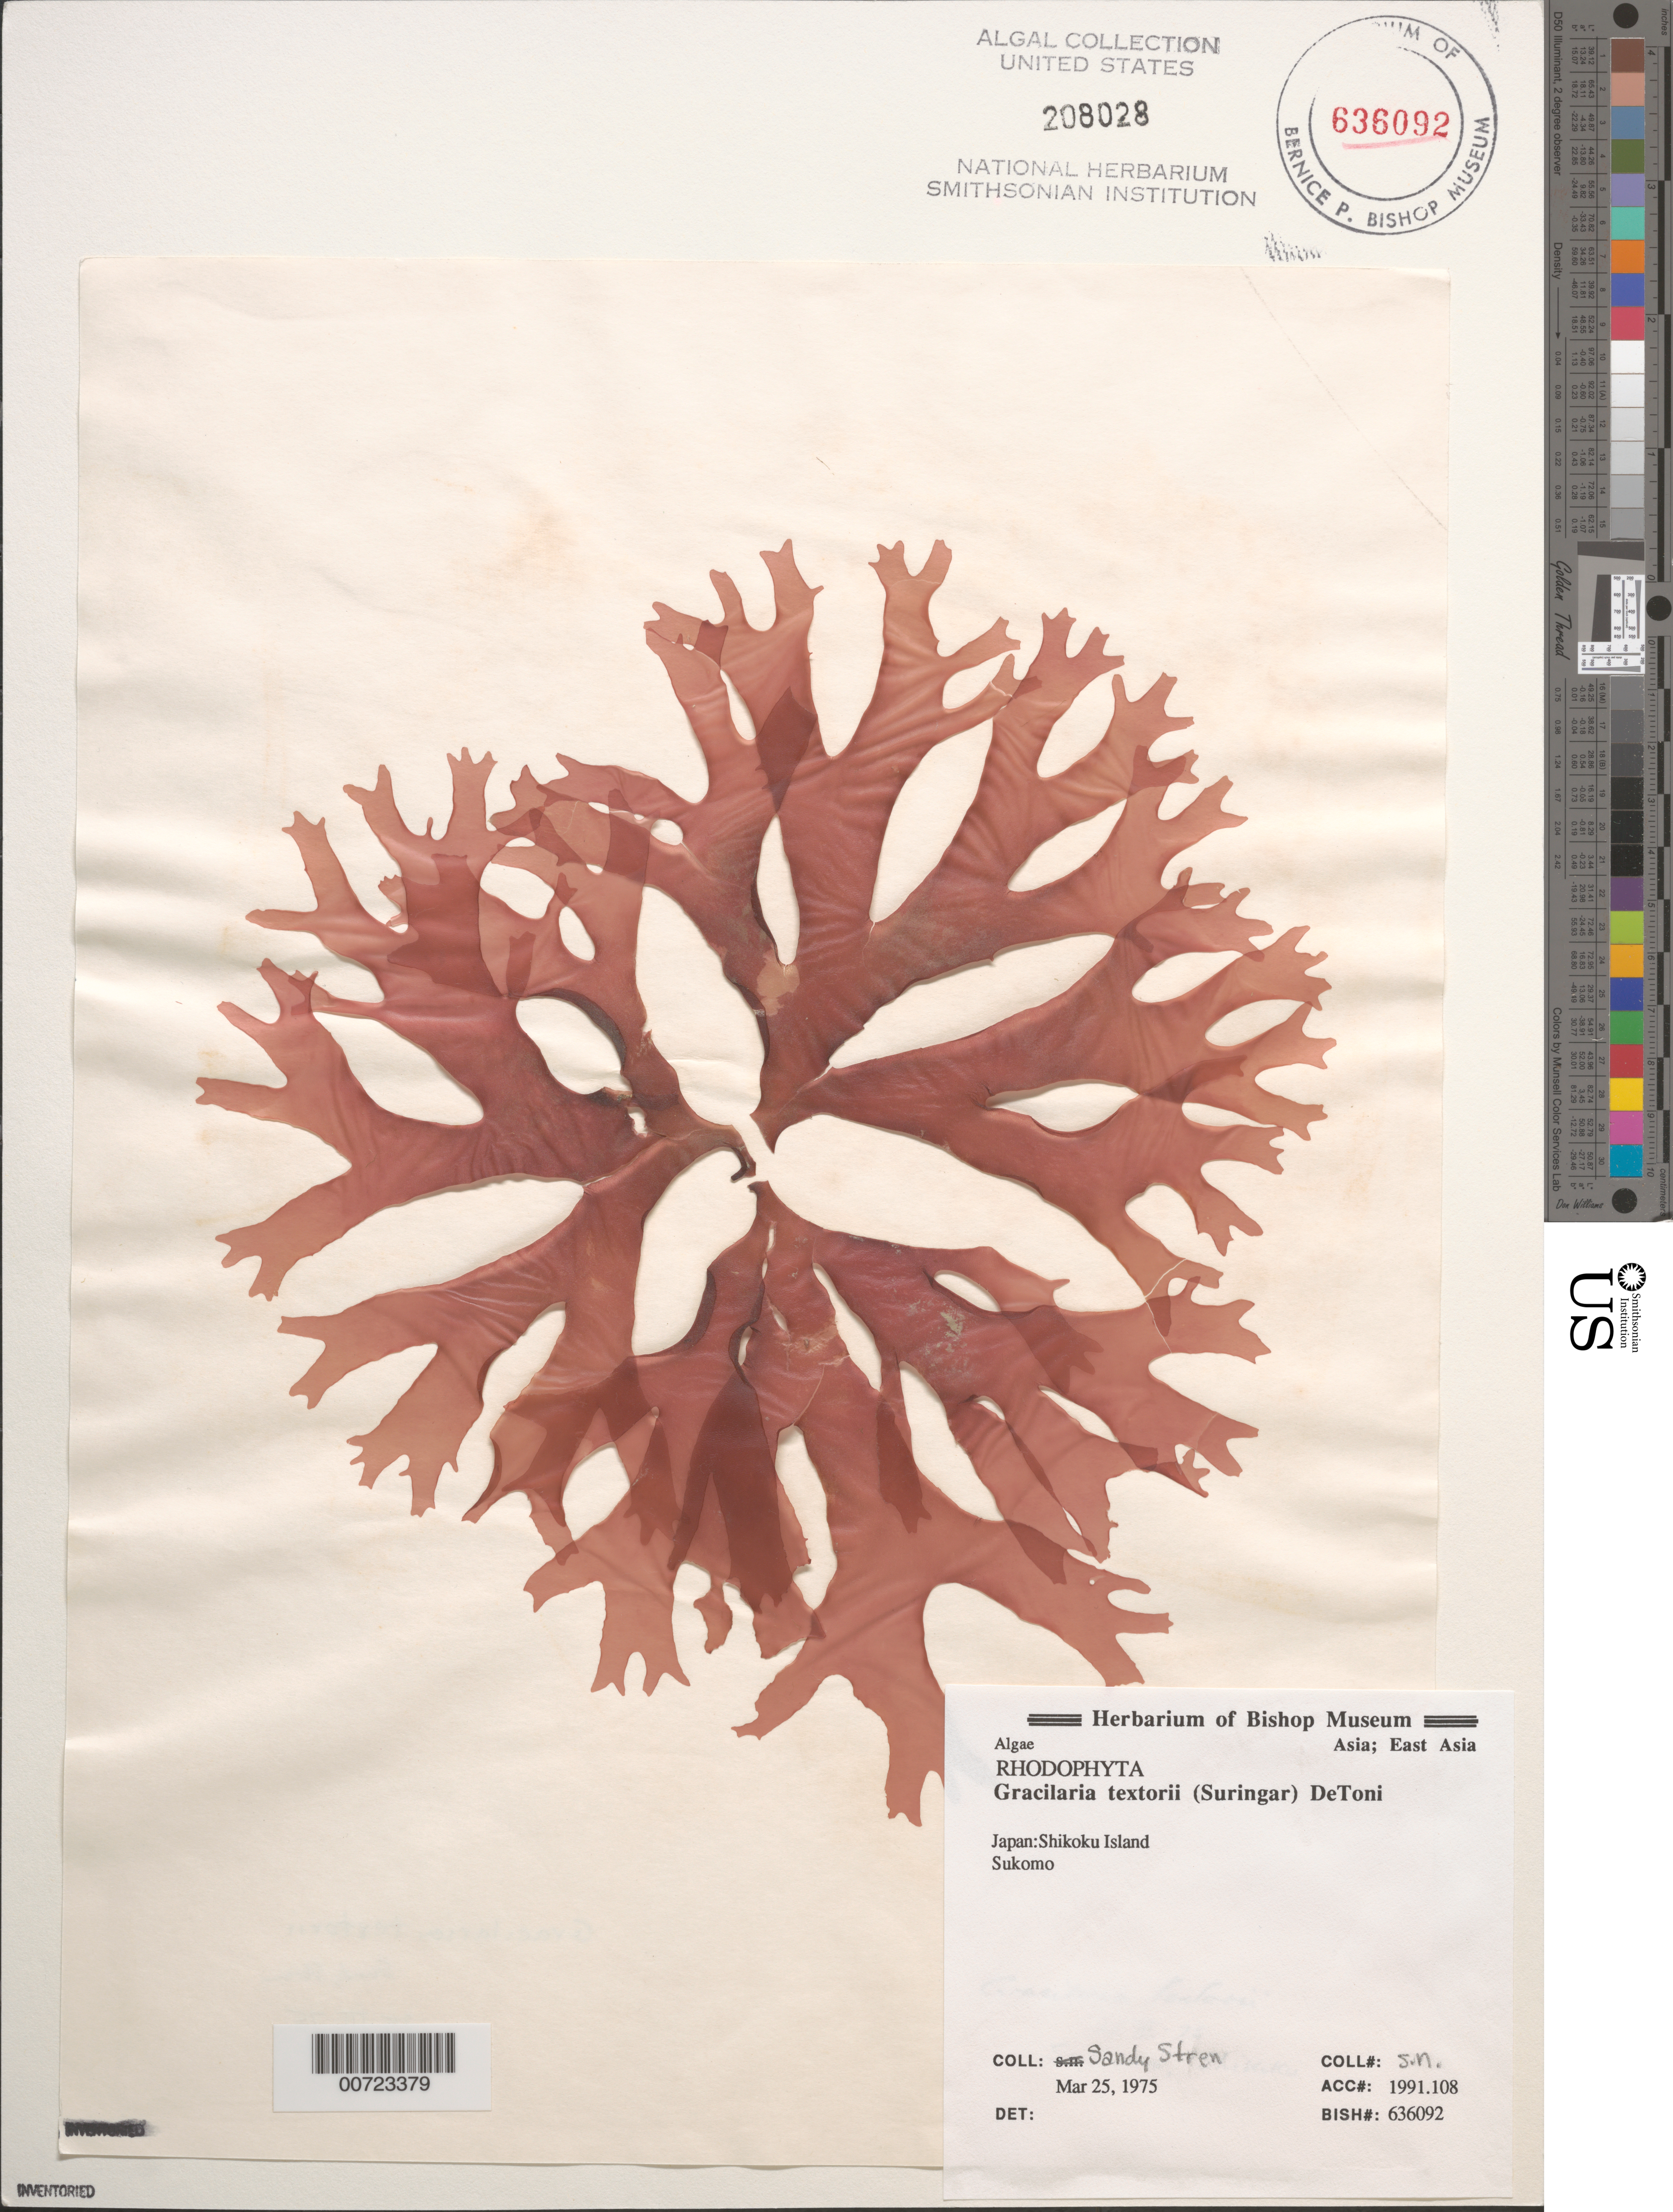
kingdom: Plantae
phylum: Rhodophyta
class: Florideophyceae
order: Gracilariales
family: Gracilariaceae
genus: Gracilaria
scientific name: Gracilaria textorii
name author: (Suringar) De Toni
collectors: S. Stren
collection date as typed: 25 Mar 1975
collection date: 1975-03-25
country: Japan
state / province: Ehime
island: Shikoku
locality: Sukomo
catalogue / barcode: US 208028